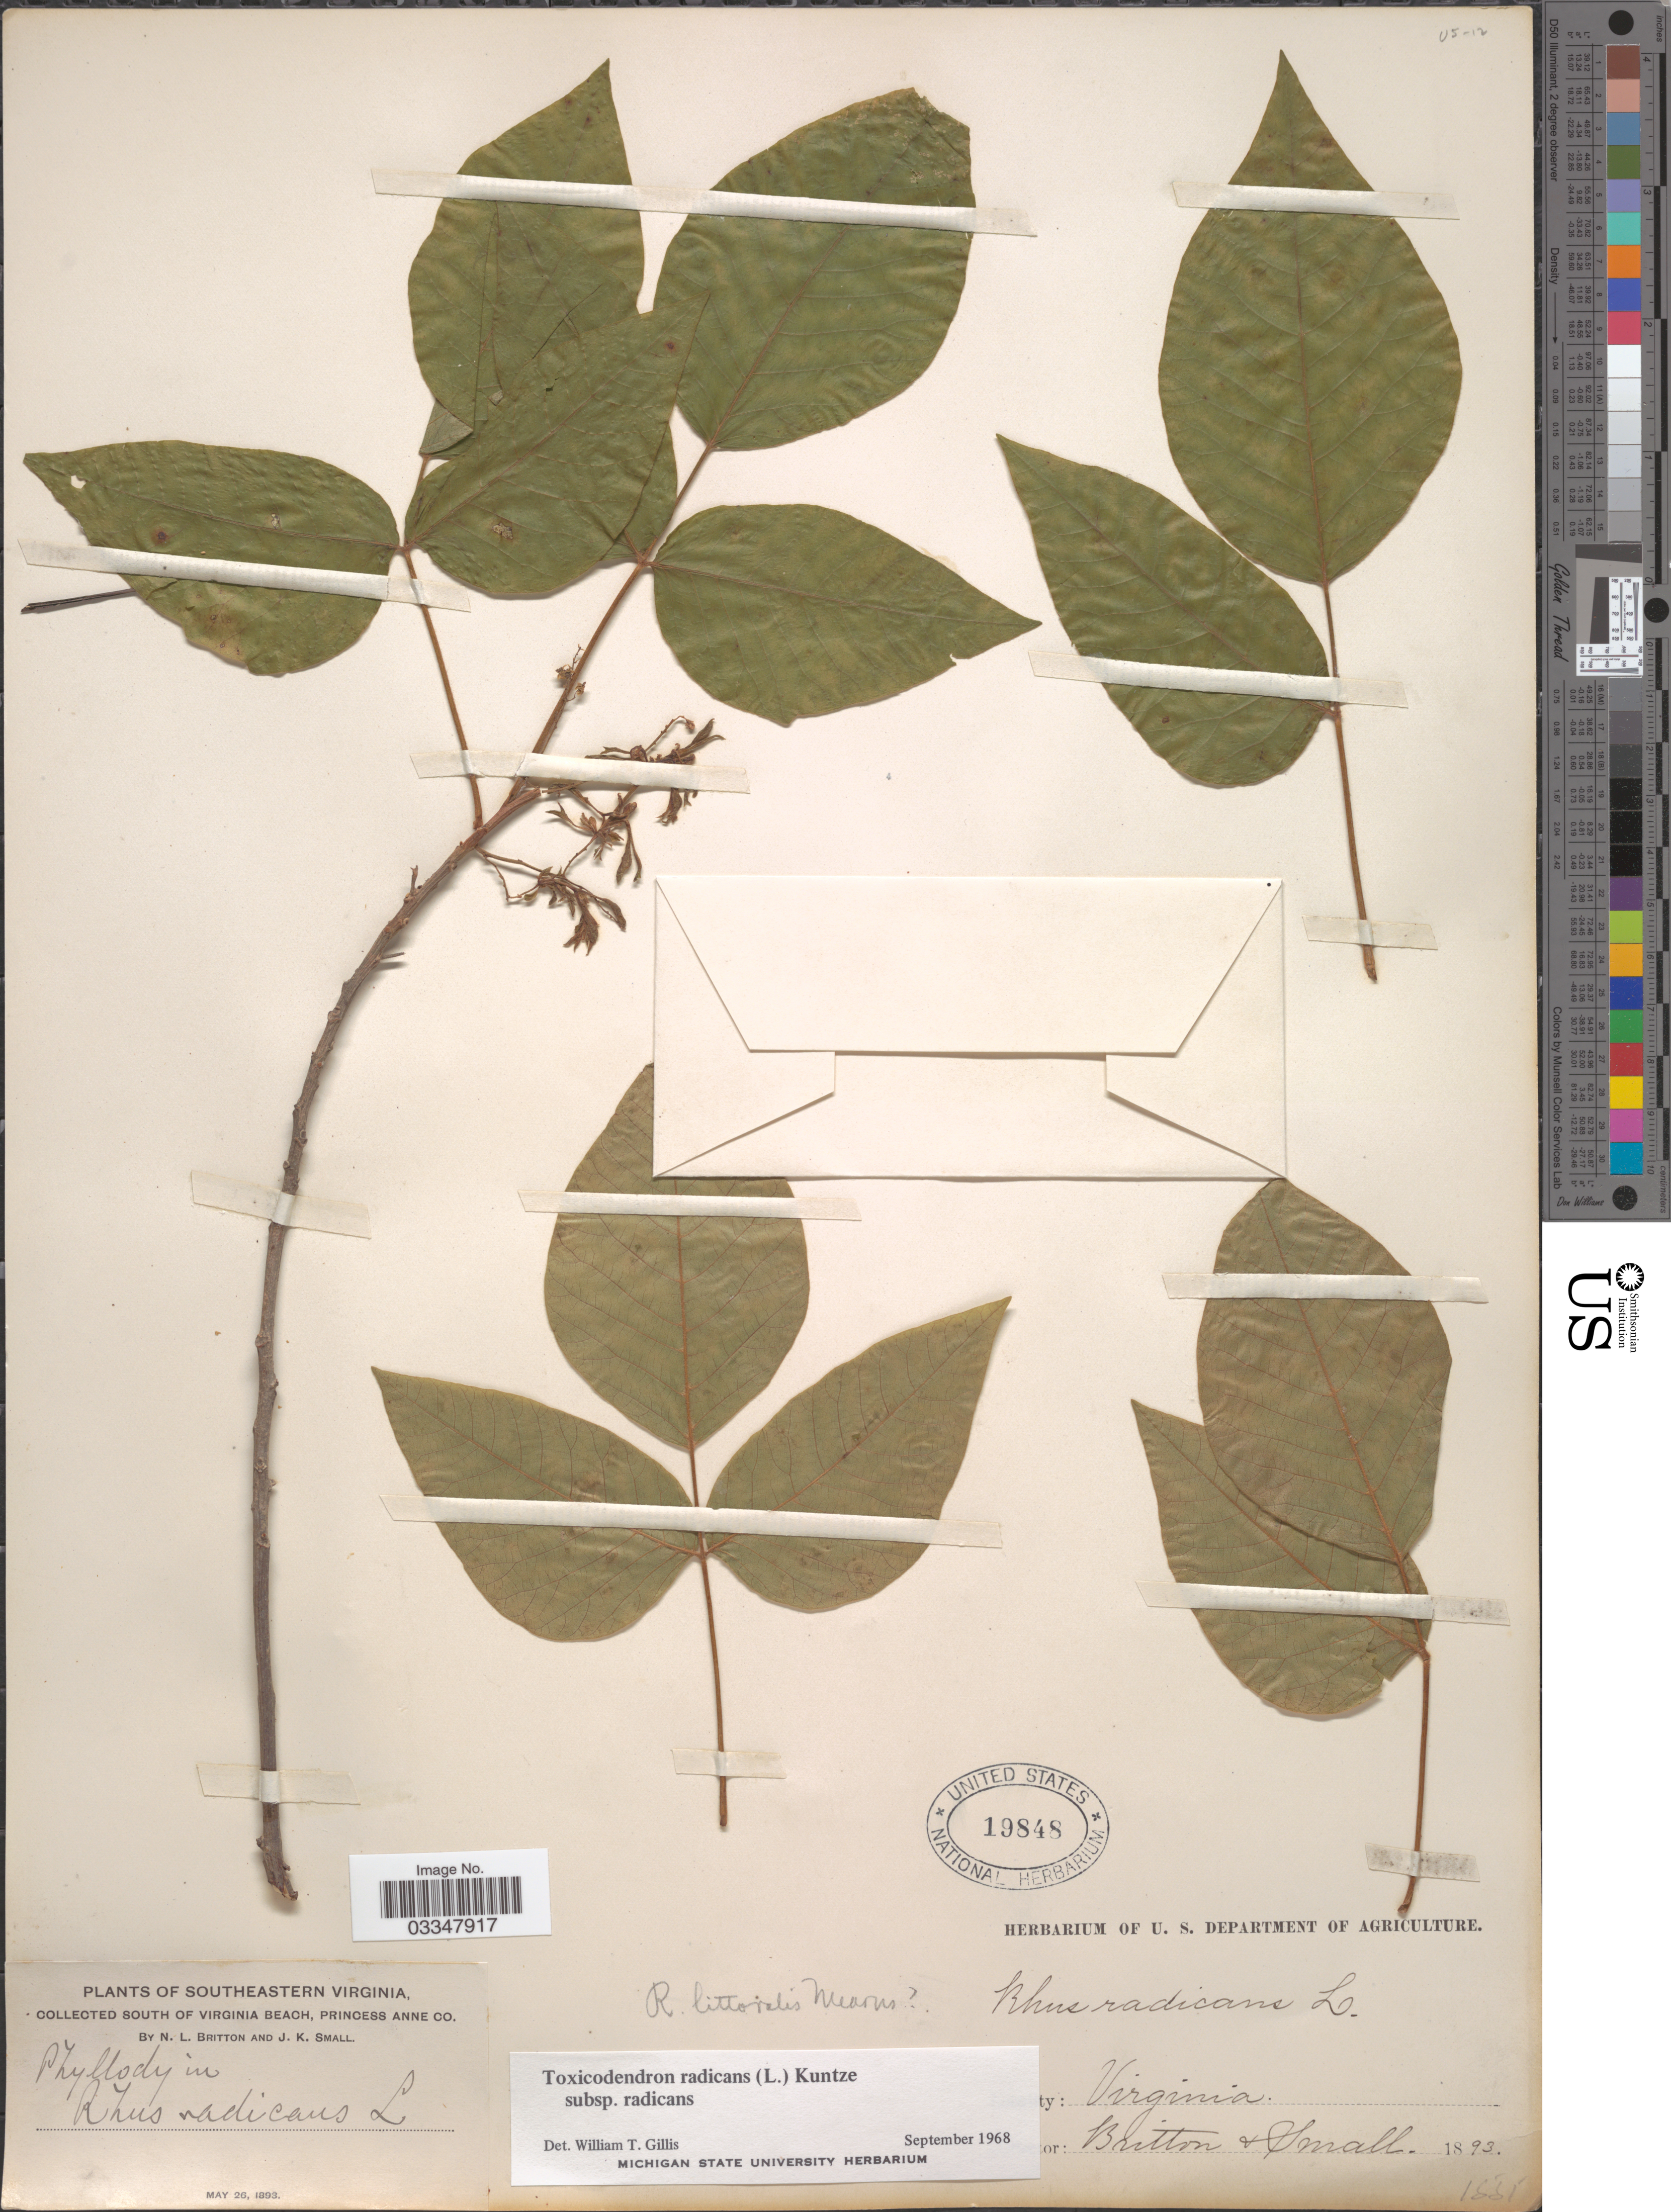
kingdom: Plantae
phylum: Tracheophyta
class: Magnoliopsida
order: Sapindales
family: Anacardiaceae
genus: Toxicodendron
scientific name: Toxicodendron radicans subsp. radicans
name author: (L.) Kuntze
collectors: N. Britton & J. K. Small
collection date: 1893-05-26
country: United States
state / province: Virginia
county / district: Rappahannock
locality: Southeastern Virginia. South of Virginia Beach, Princess Anne Co.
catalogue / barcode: US 19848